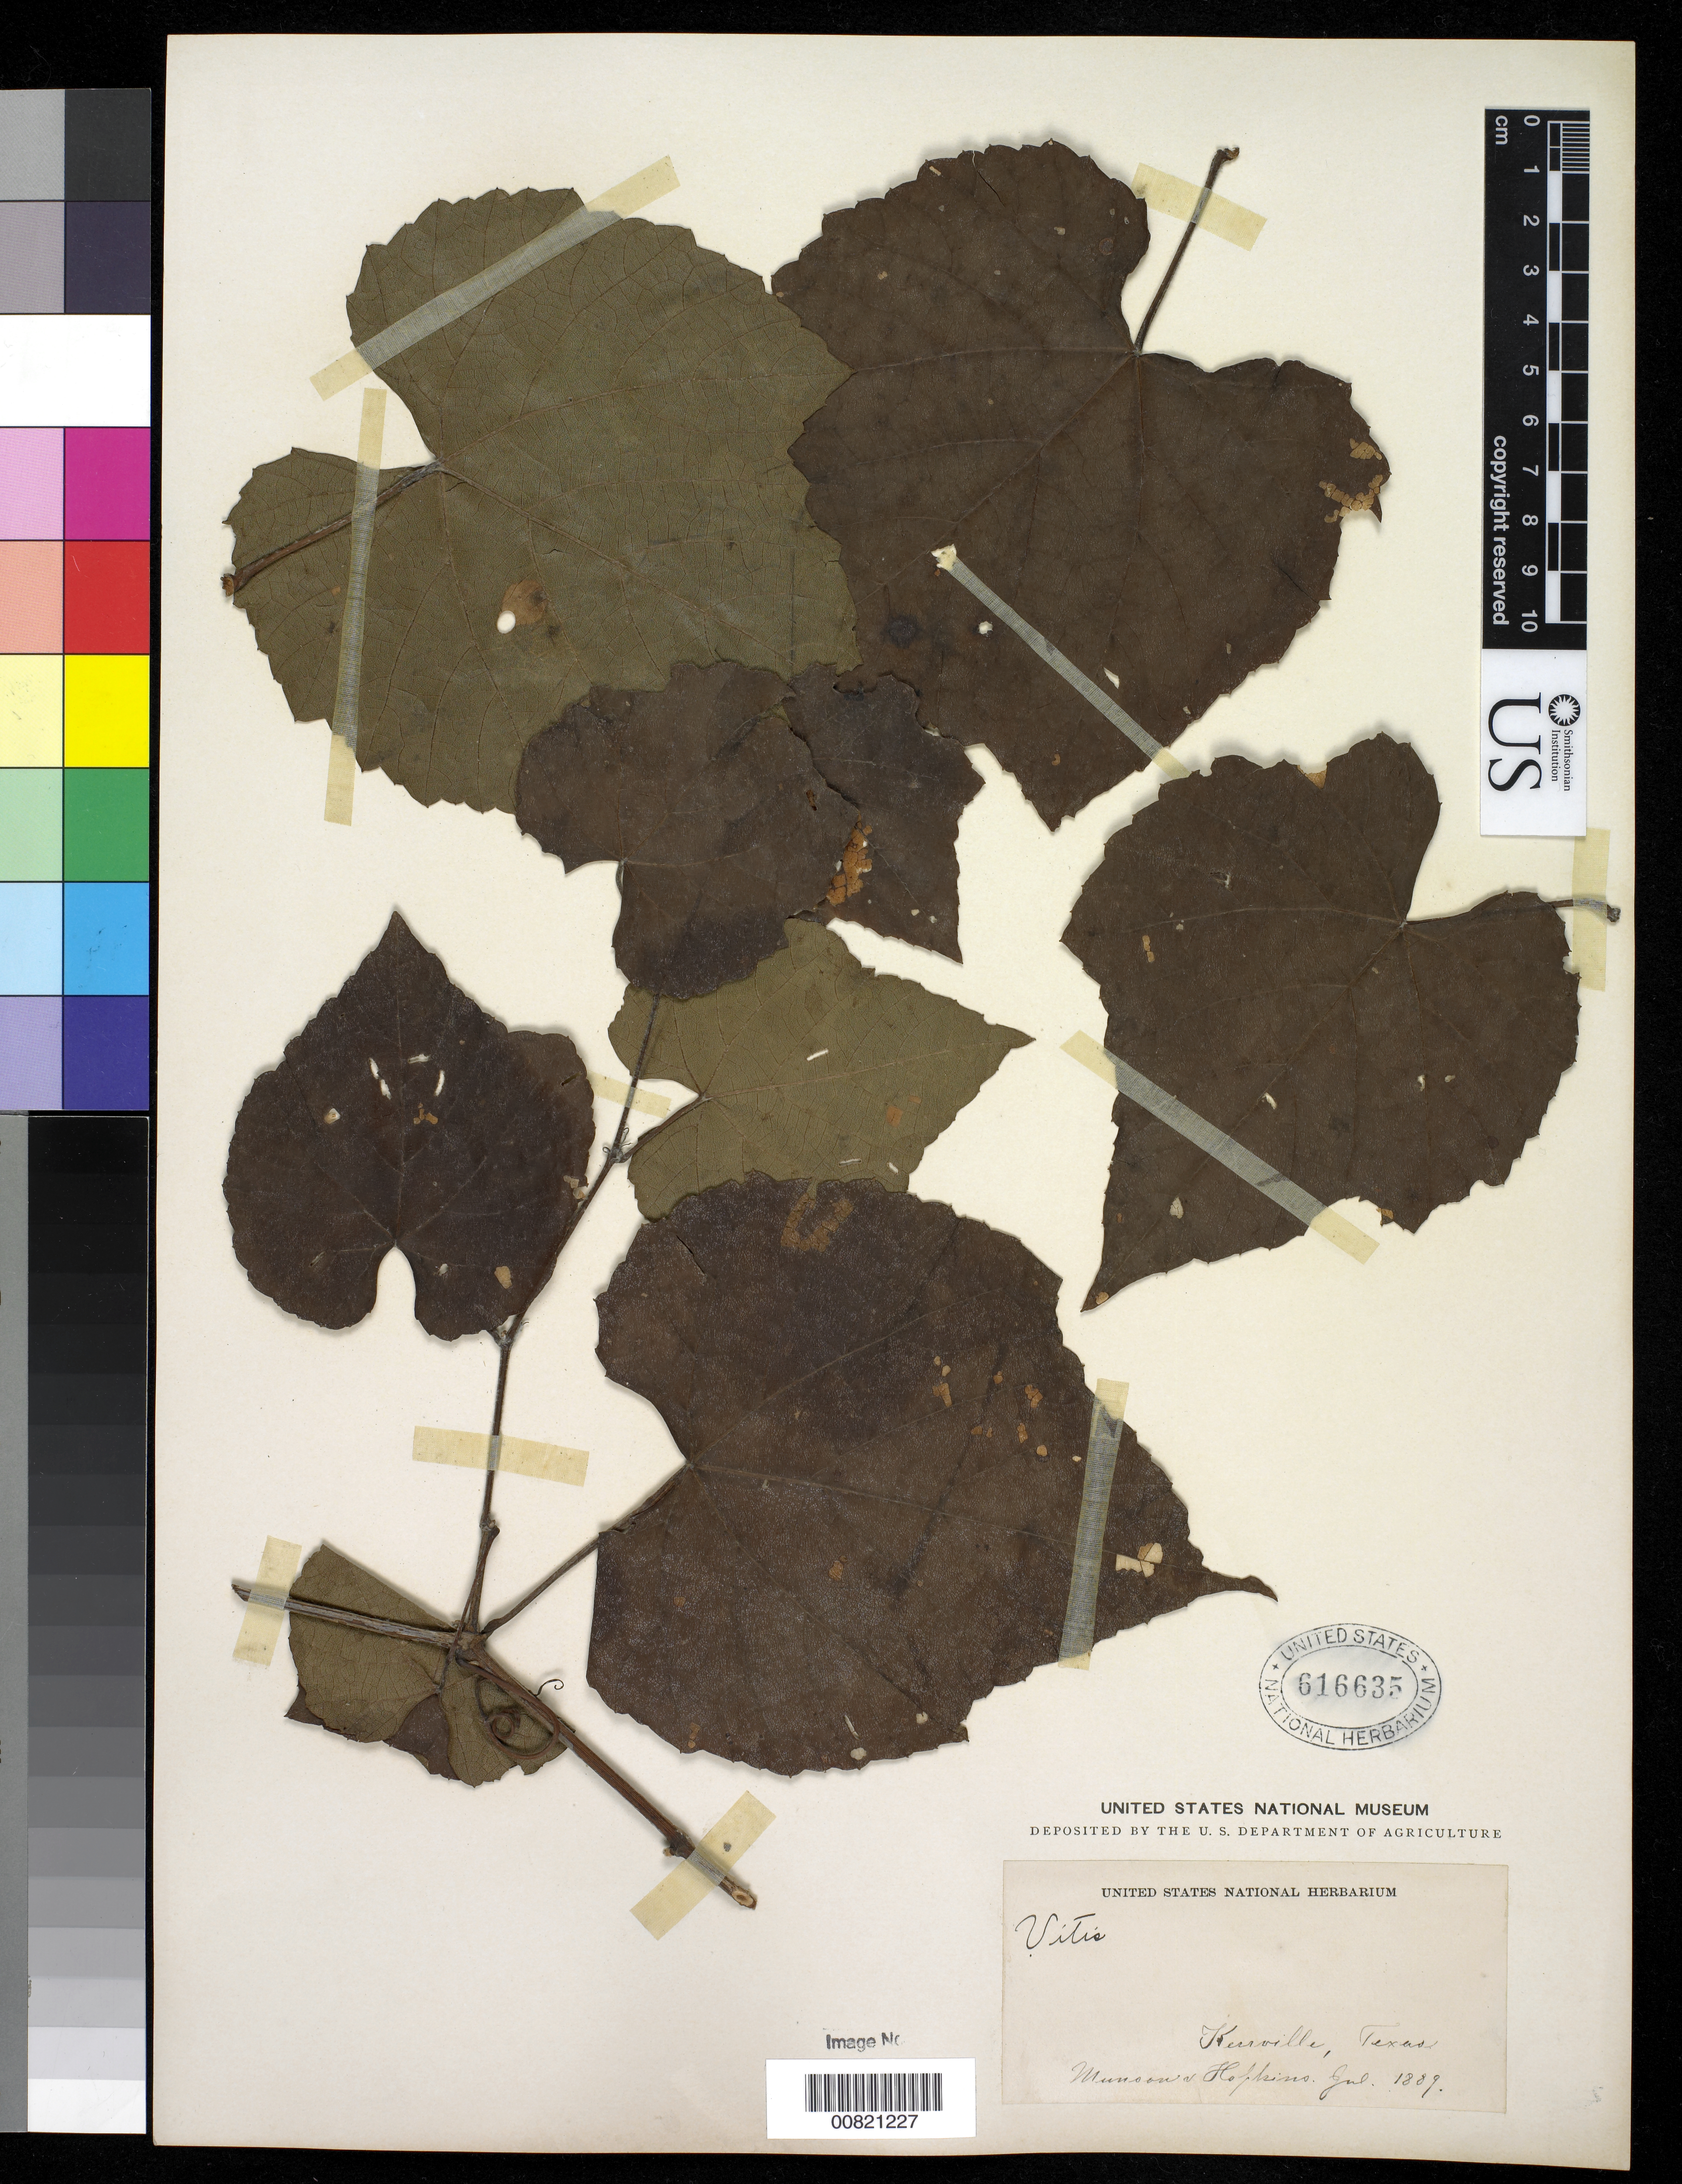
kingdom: Plantae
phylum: Tracheophyta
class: Magnoliopsida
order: Vitales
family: Vitaceae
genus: Vitis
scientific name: Vitis sp.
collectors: T. V. Munson & -. Hopkins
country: United States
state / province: Texas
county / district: Kerr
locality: Kerrville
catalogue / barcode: US 616635